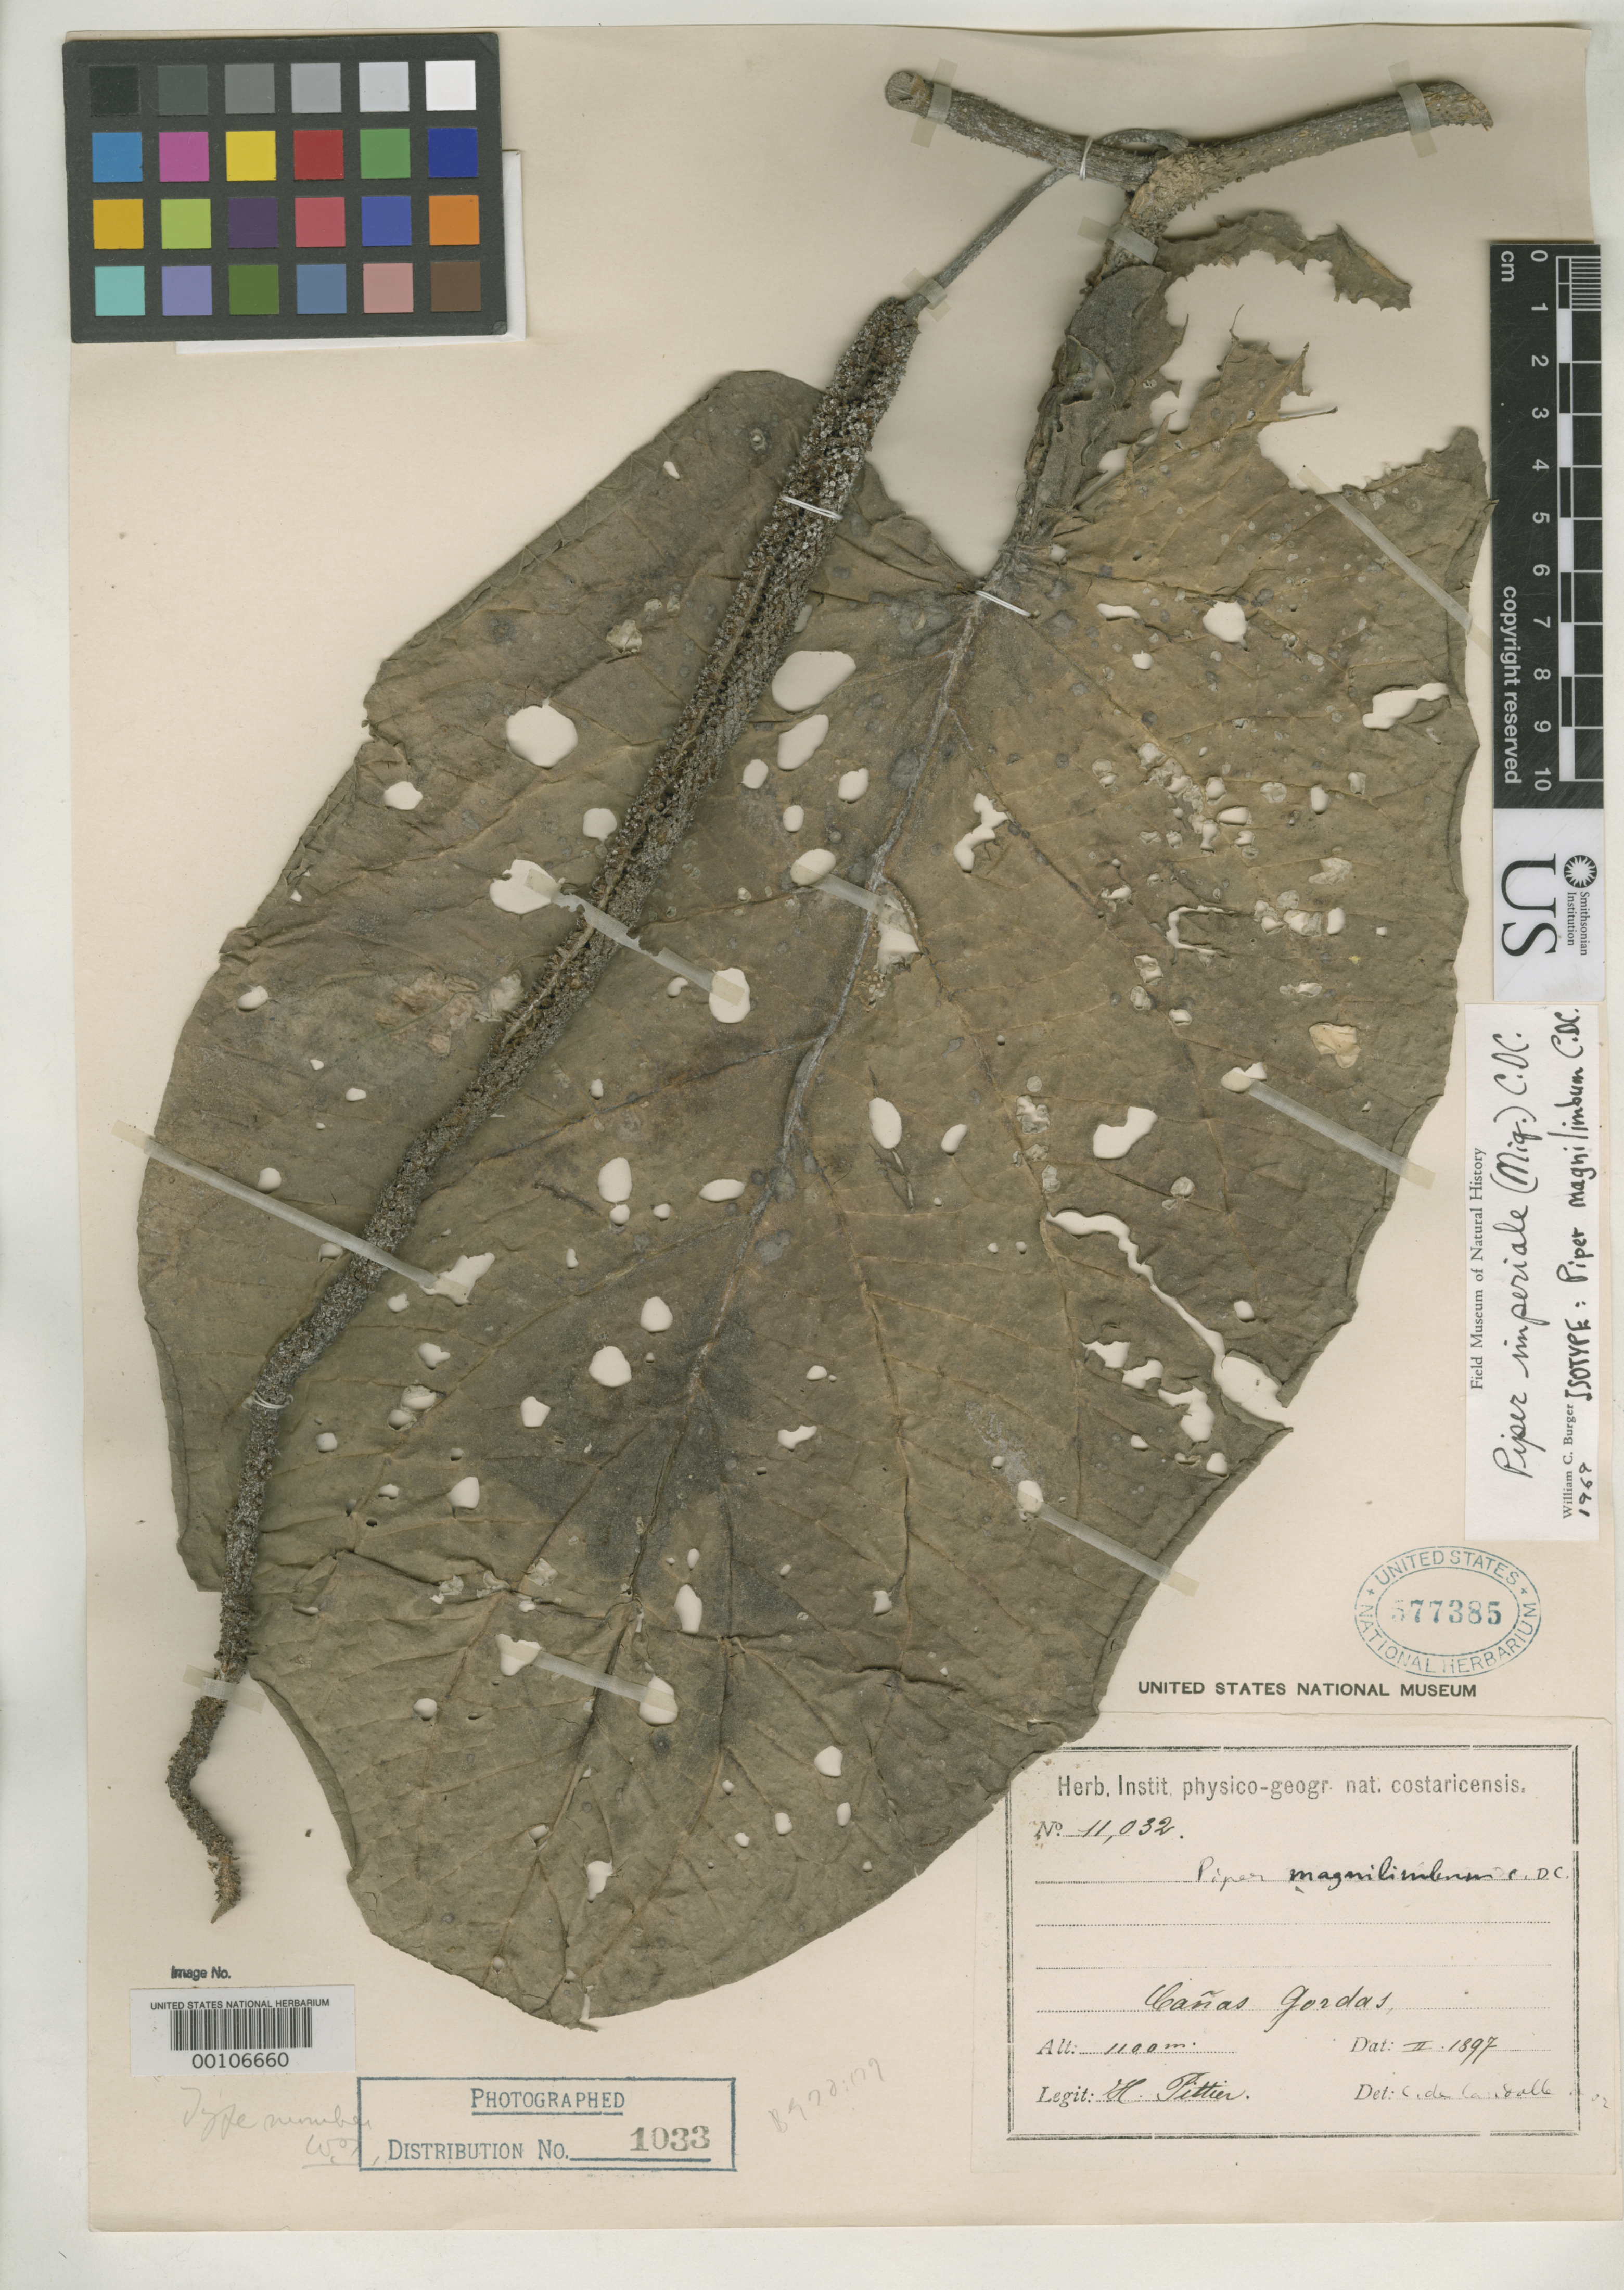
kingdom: Plantae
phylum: Tracheophyta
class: Magnoliopsida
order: Piperales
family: Piperaceae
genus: Piper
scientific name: Piper magnilimbum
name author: C. DC.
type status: Isotype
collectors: H. F. Pittier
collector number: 11032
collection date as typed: Feb 1897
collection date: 1897-02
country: Costa Rica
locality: Cañas Gordas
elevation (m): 1100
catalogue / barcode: US 577385